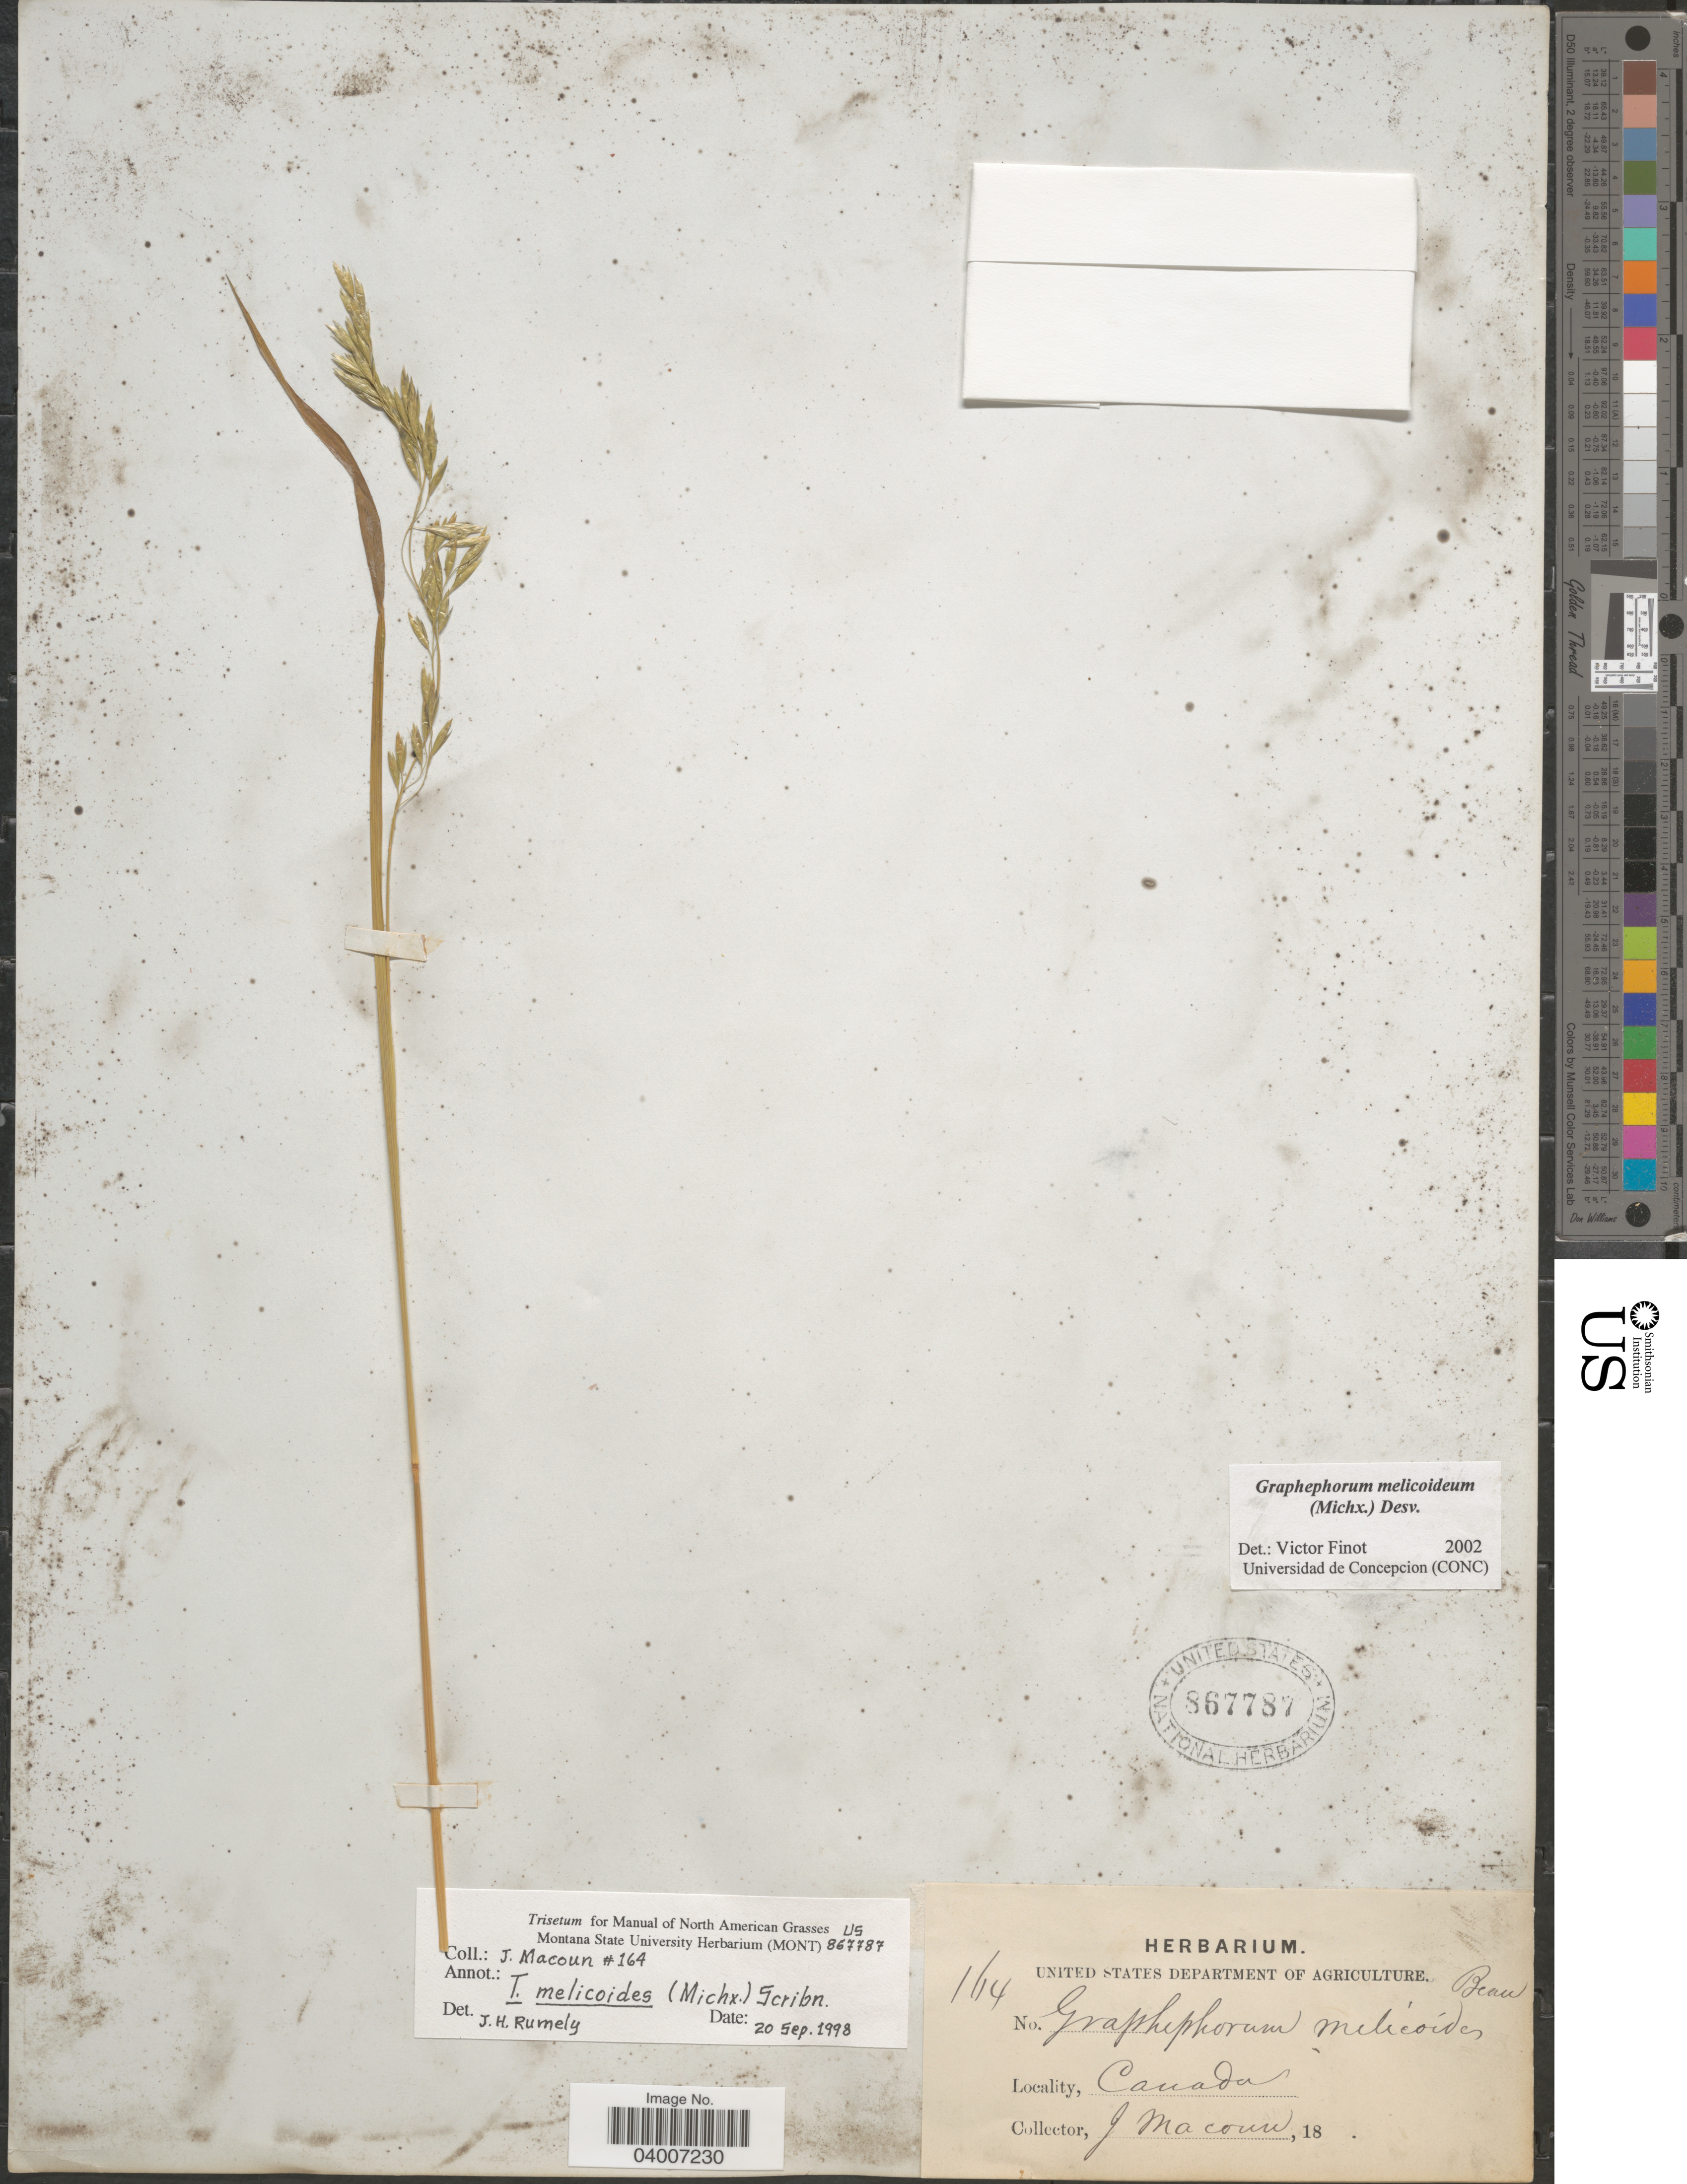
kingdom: Plantae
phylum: Tracheophyta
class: Liliopsida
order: Poales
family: Poaceae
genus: Graphephorum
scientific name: Graphephorum melicoides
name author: (F. Michx.) Desv.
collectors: J. Macoun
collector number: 164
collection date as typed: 18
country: Canada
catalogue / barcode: US 867787